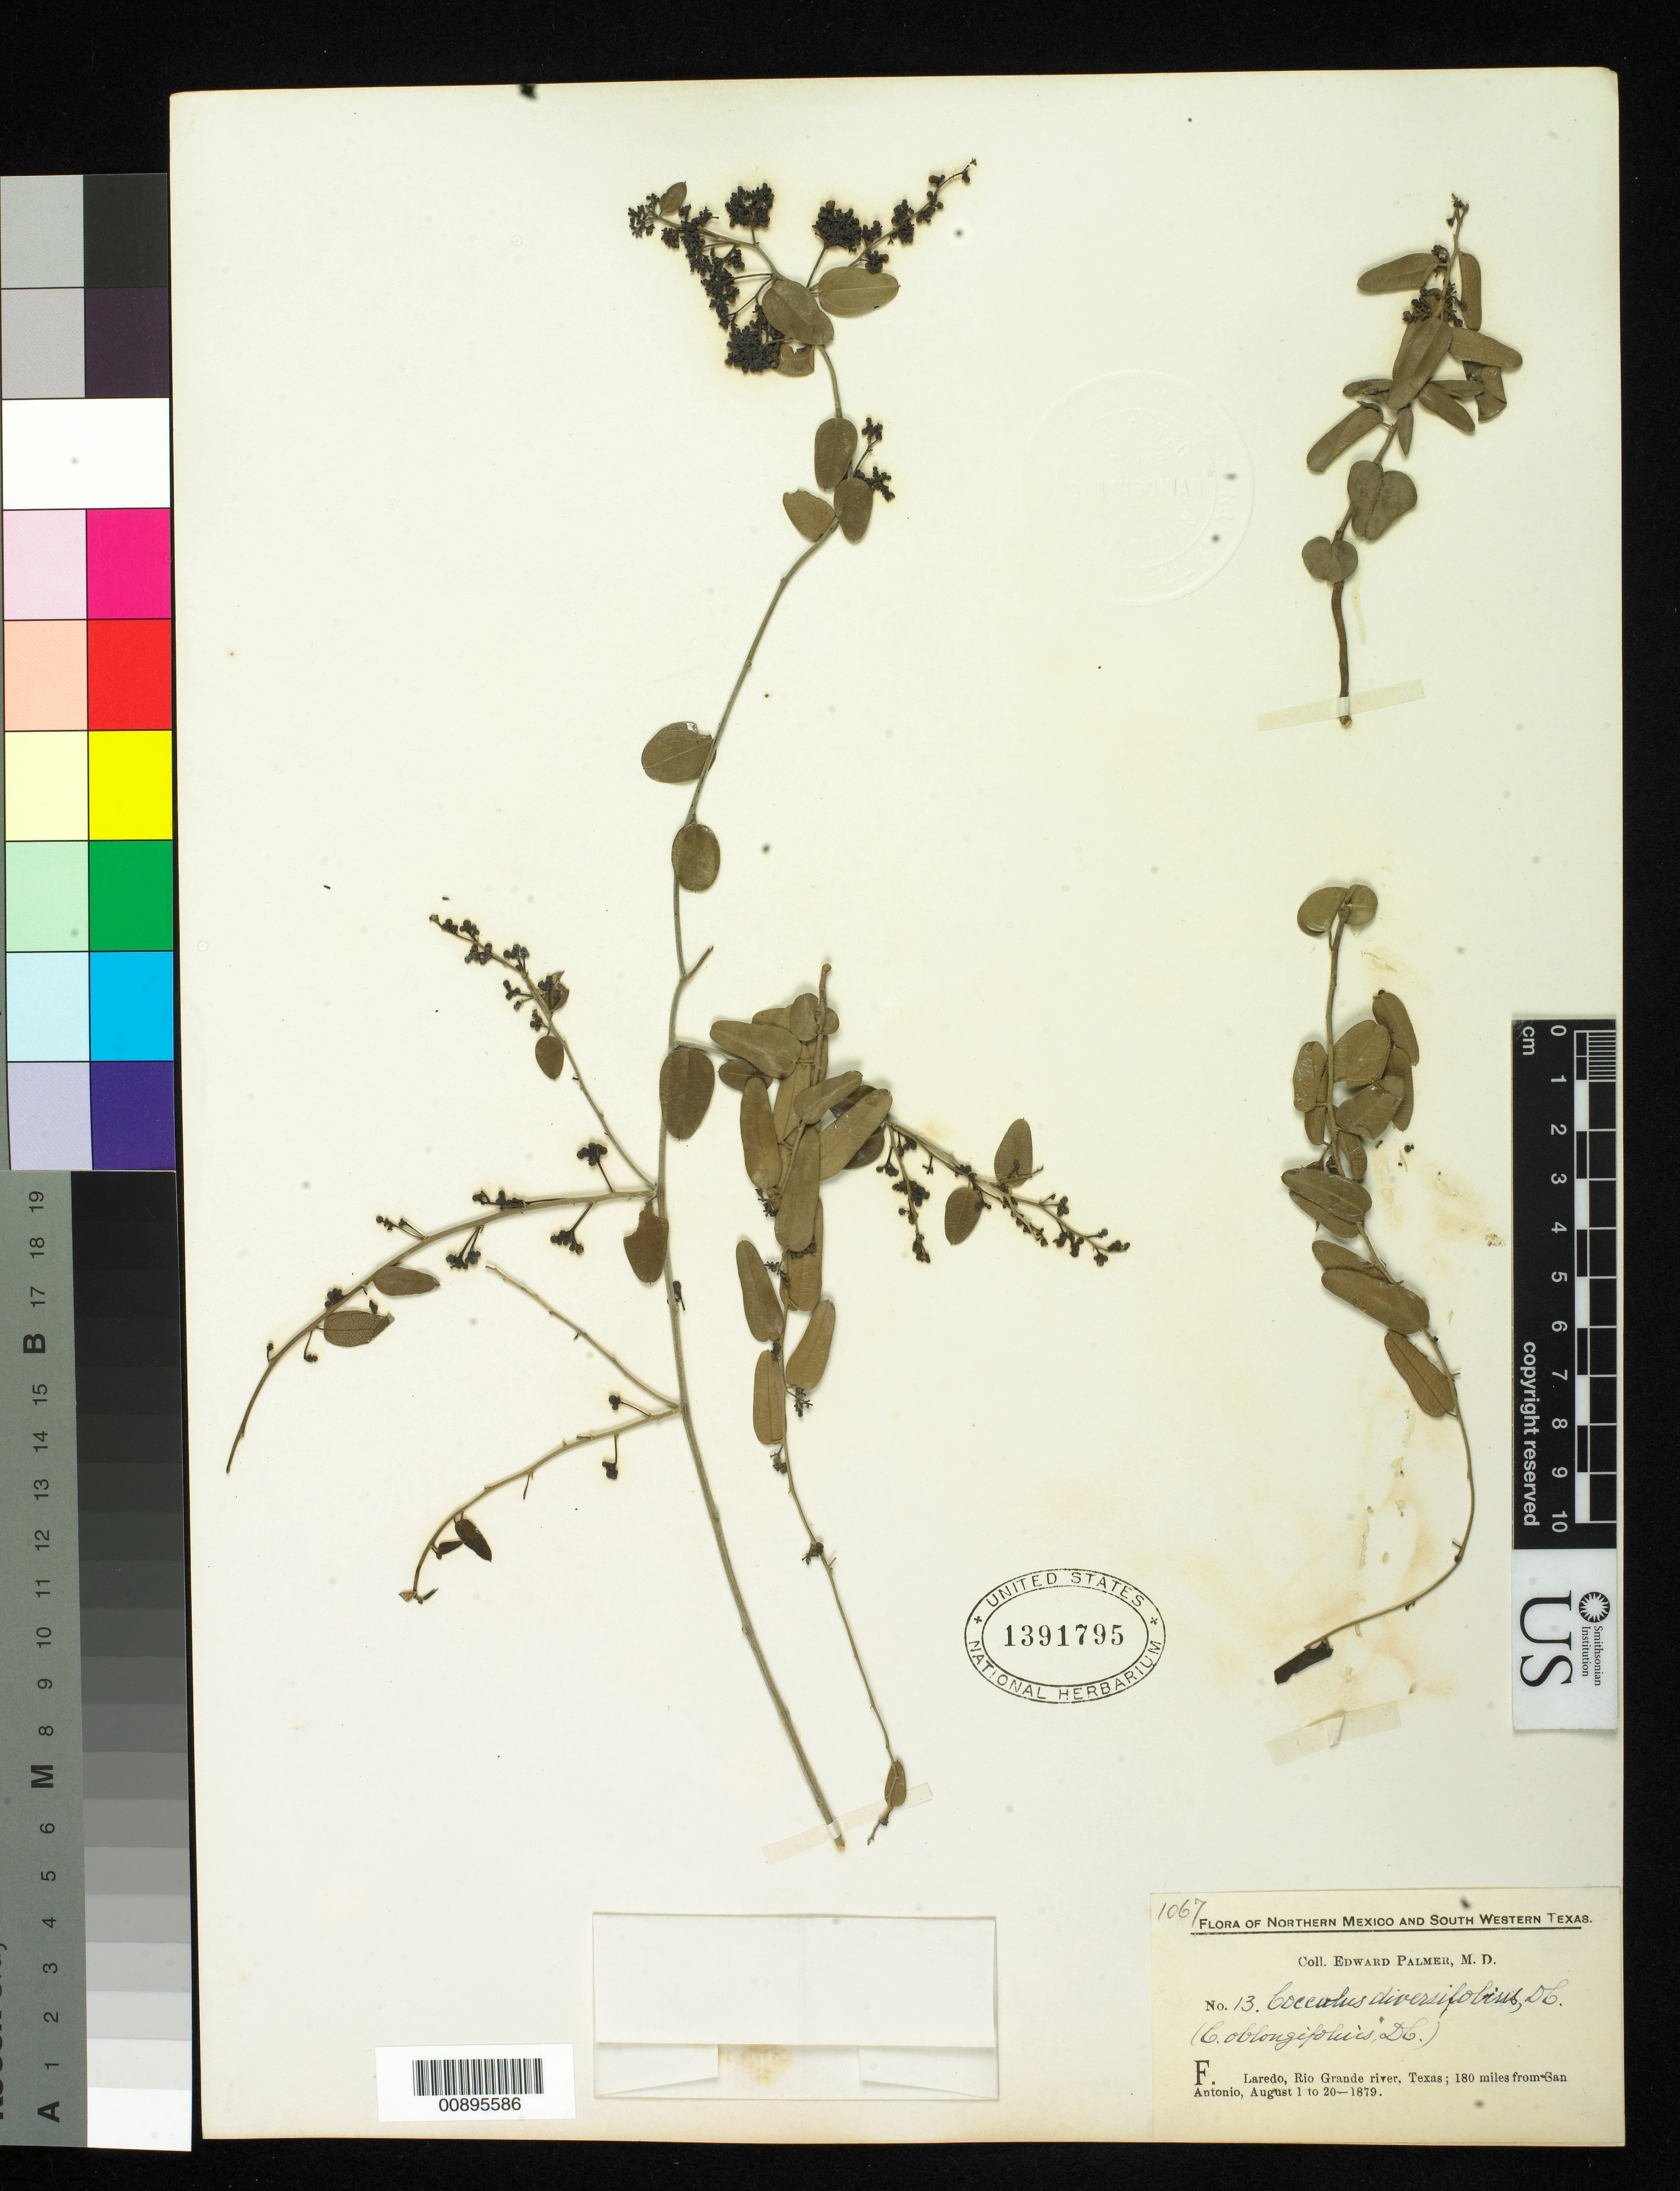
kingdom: Plantae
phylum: Tracheophyta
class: Magnoliopsida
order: Ranunculales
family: Menispermaceae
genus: Cocculus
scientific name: Cocculus diversifolius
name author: DC.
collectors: E. Palmer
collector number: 13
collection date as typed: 01 Aug 1879 to 20 Aug 1879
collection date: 1879-08-01/1879-08-20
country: United States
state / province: Texas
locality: F. Laredo, Rio Grande river, Texas; 180 miles from San Antonio.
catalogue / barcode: US 1391795